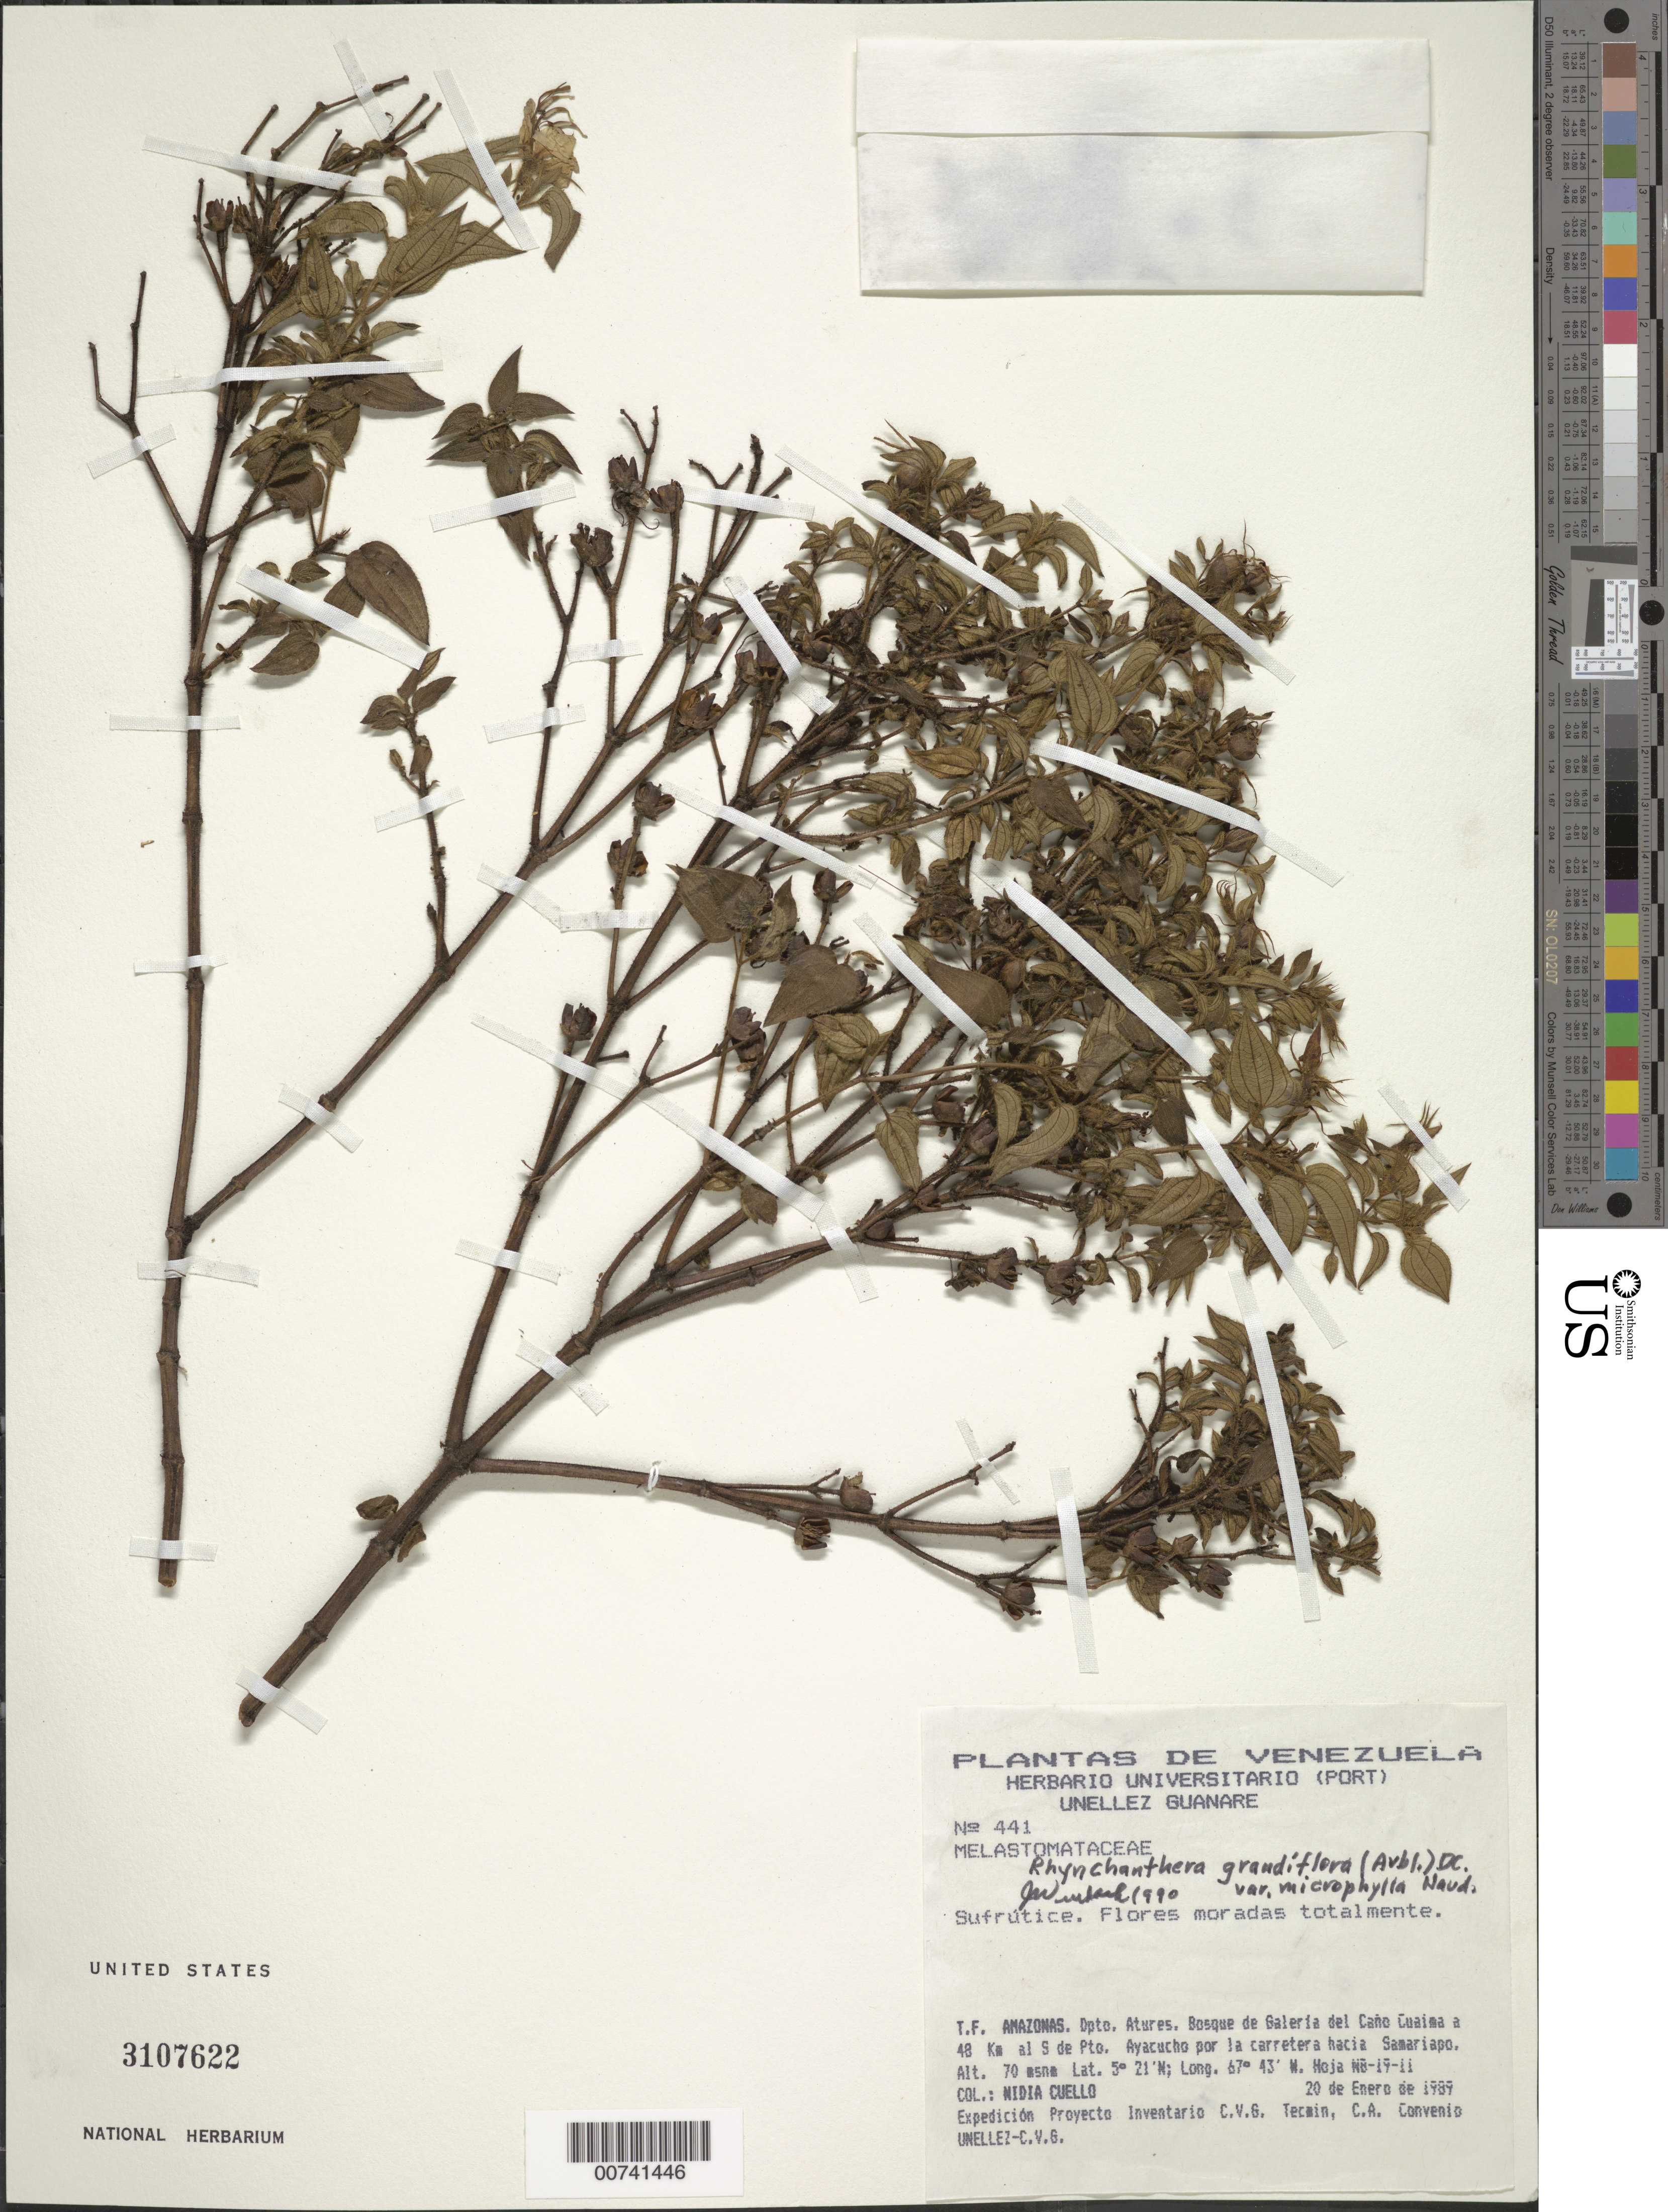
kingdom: Plantae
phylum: Tracheophyta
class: Magnoliopsida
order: Myrtales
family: Melastomataceae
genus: Rhynchanthera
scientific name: Rhynchanthera grandiflora var. microphylla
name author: Naudin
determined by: Wurdack, John J., (US), US (UNITED STATES)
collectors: N. L. Cuello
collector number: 441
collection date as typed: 20-Jan-89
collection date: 1989-01-20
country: Venezuela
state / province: Amazonas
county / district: Atures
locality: Caño Cuaima a 48 km S Pto. Ayacucho por la carretera hacia Samariapo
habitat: Gallery forest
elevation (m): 70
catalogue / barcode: US 3107522